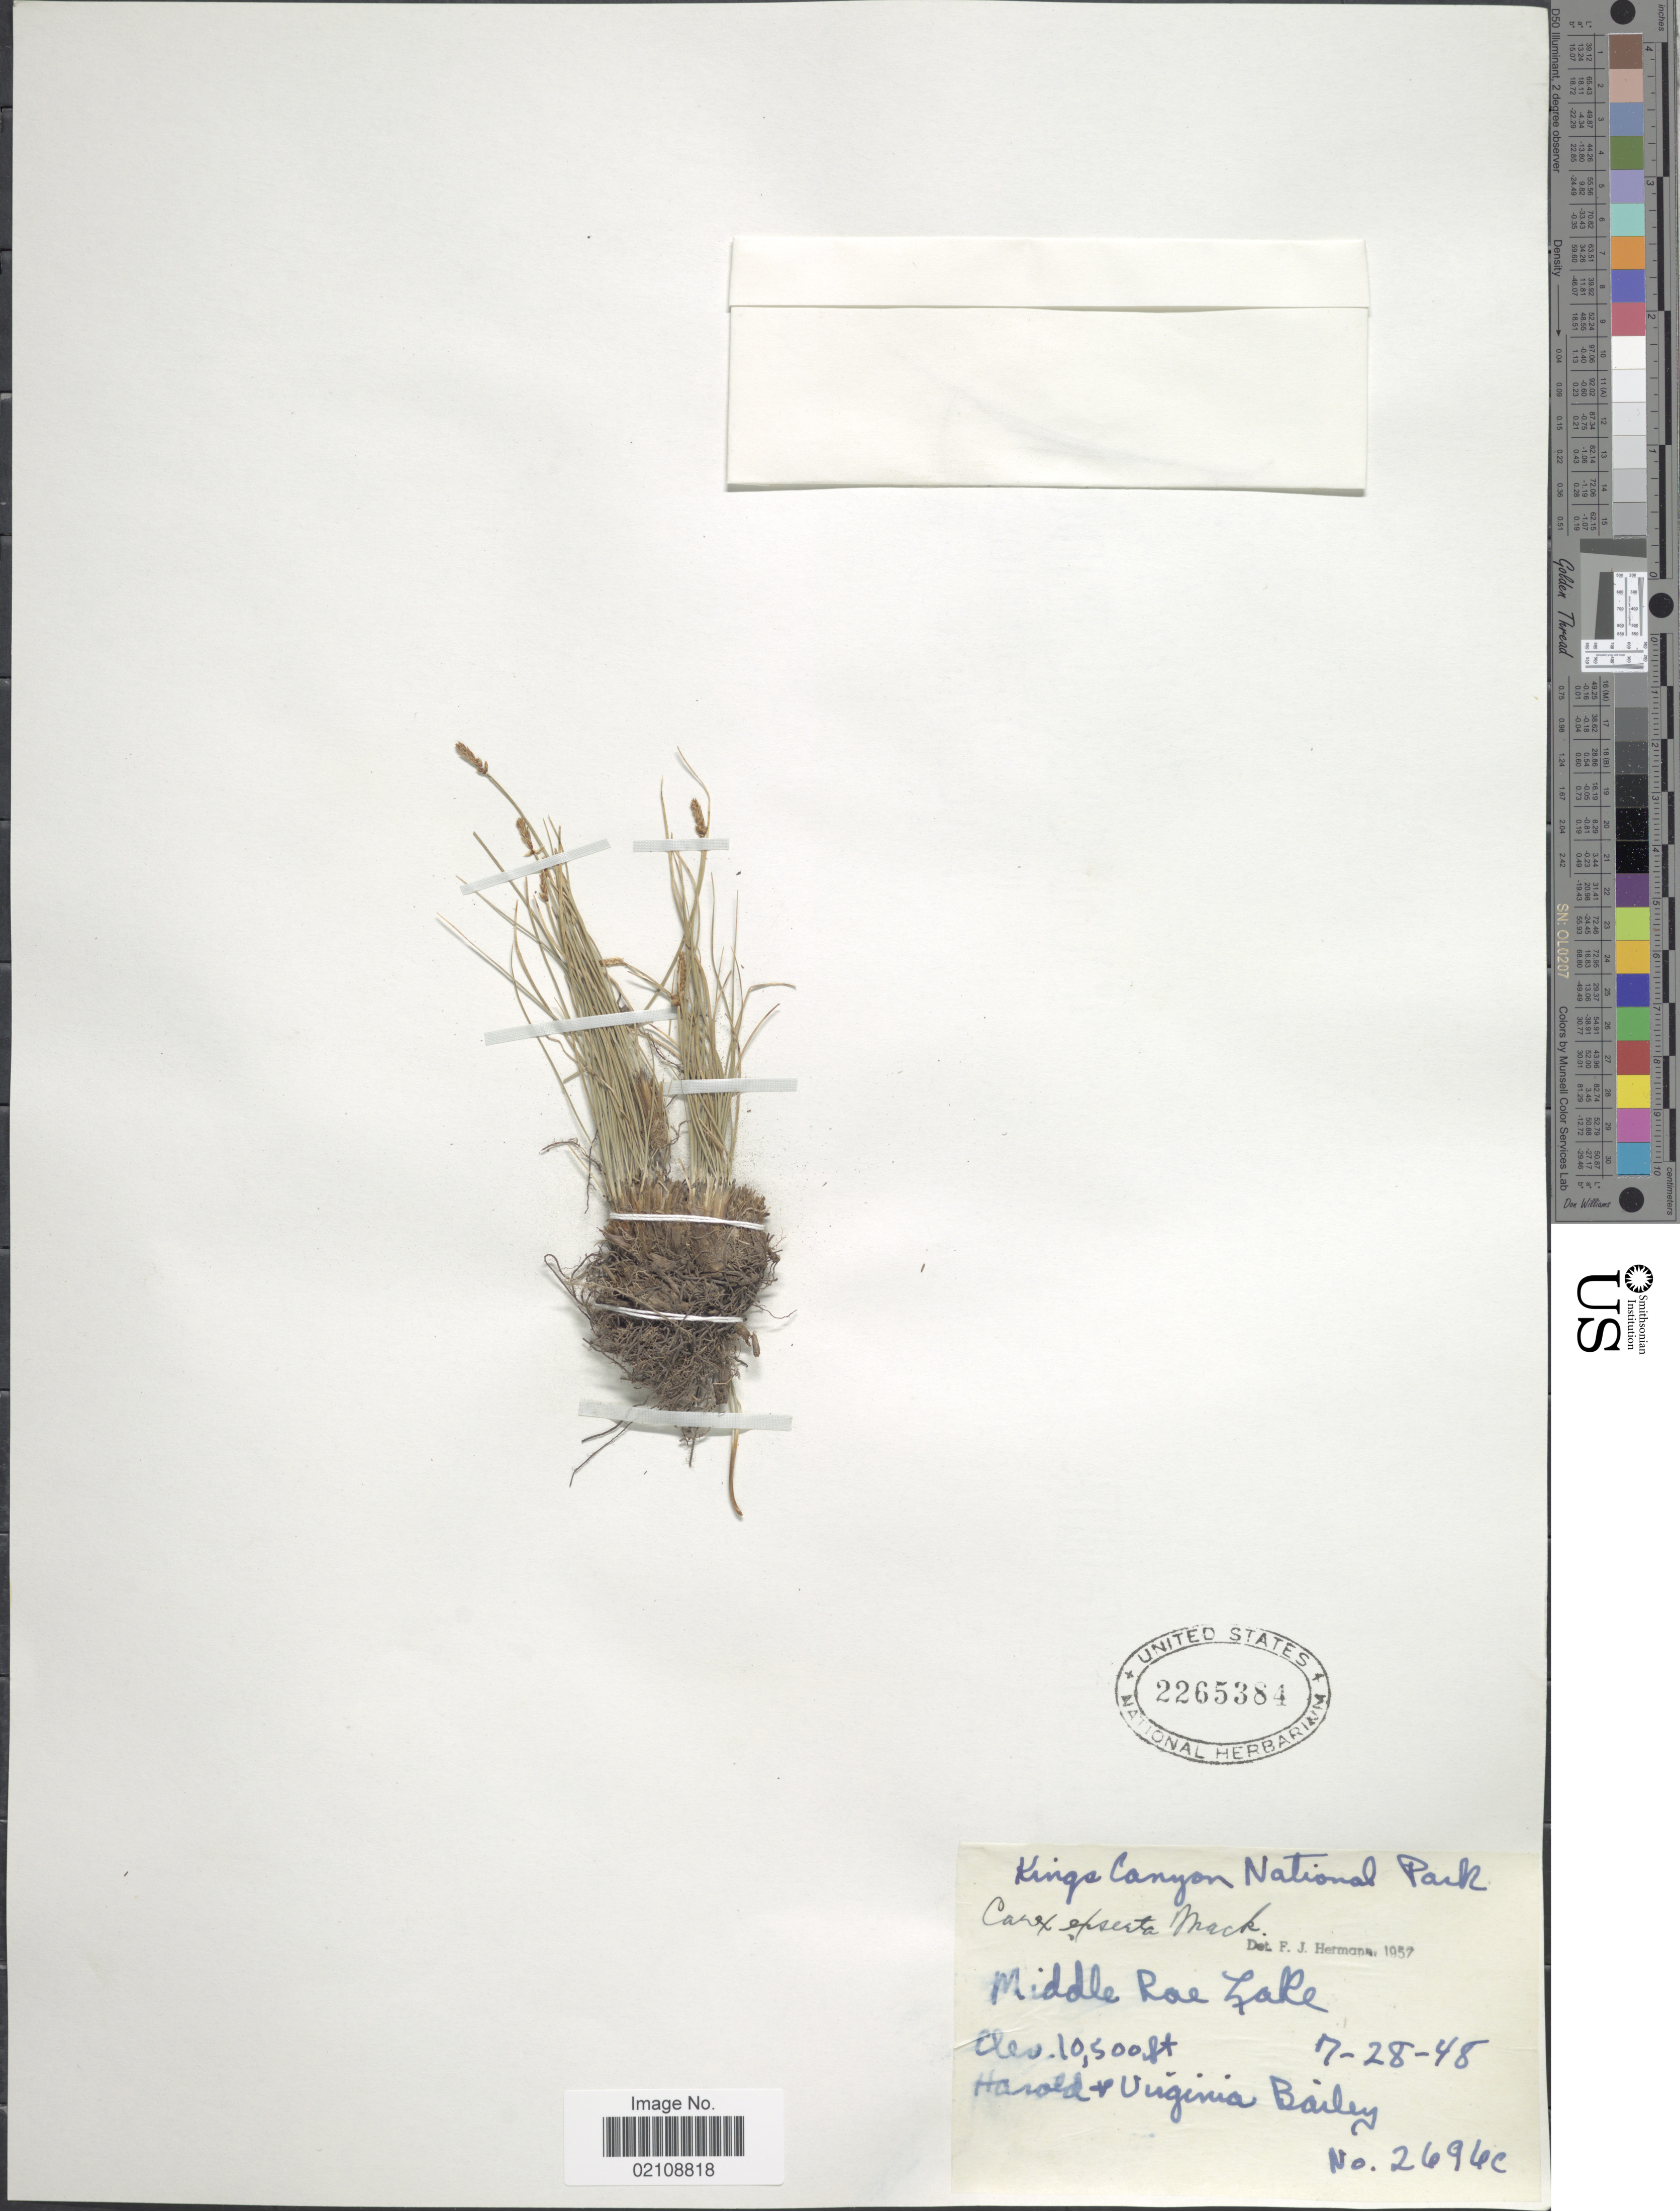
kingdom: Plantae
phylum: Tracheophyta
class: Liliopsida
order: Poales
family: Cyperaceae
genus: Carex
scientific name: Carex filifolia var. erostrata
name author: Kük.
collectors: H. Bailey & V. L. Bailey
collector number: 2694C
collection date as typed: Transcribed d/m/y: 28/7/48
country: United States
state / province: California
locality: Kings Canyon National Park, Middle Rae Lake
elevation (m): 3200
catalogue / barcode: US 2265384